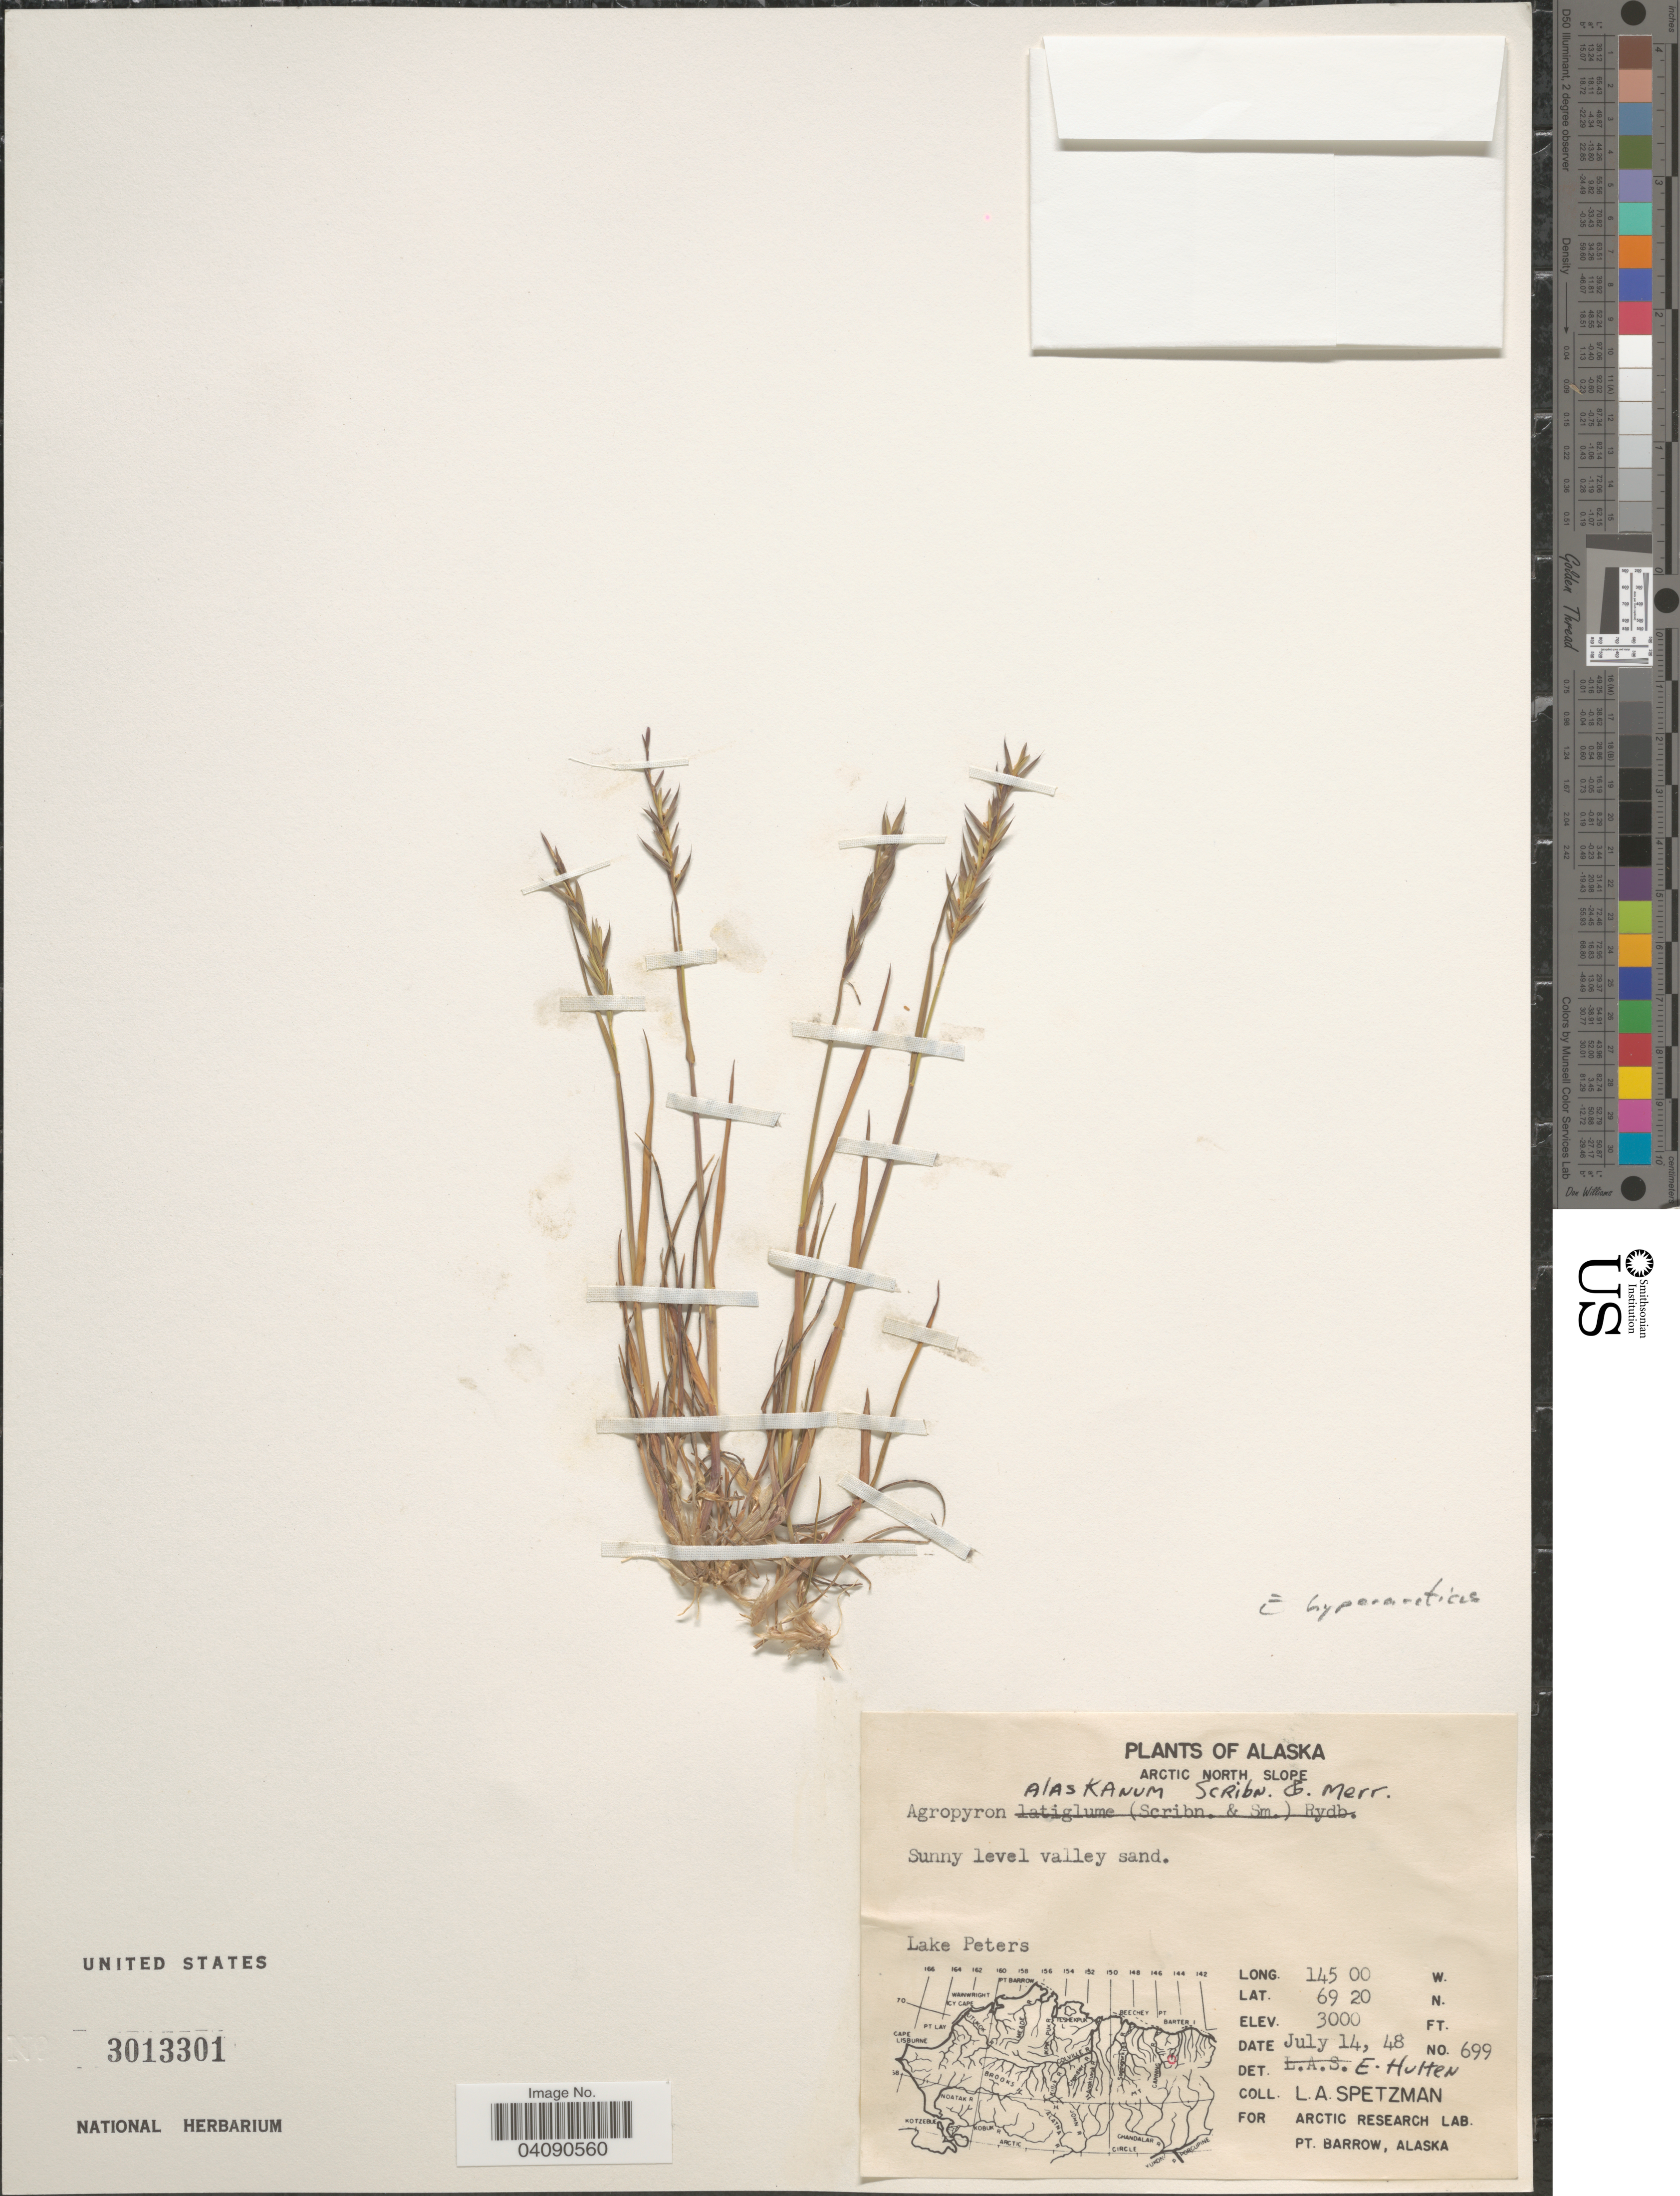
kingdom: Plantae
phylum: Tracheophyta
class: Liliopsida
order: Poales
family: Poaceae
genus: Elymus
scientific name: Elymus alaskanus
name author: (Scribn. & Merr.) Á. Löve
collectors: L. Spetzman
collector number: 699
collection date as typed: Transcribed d/m/y: 14/7/48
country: United States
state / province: Alaska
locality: Arctic North Slope. Lake Peters.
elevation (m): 914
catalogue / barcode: US 3013301